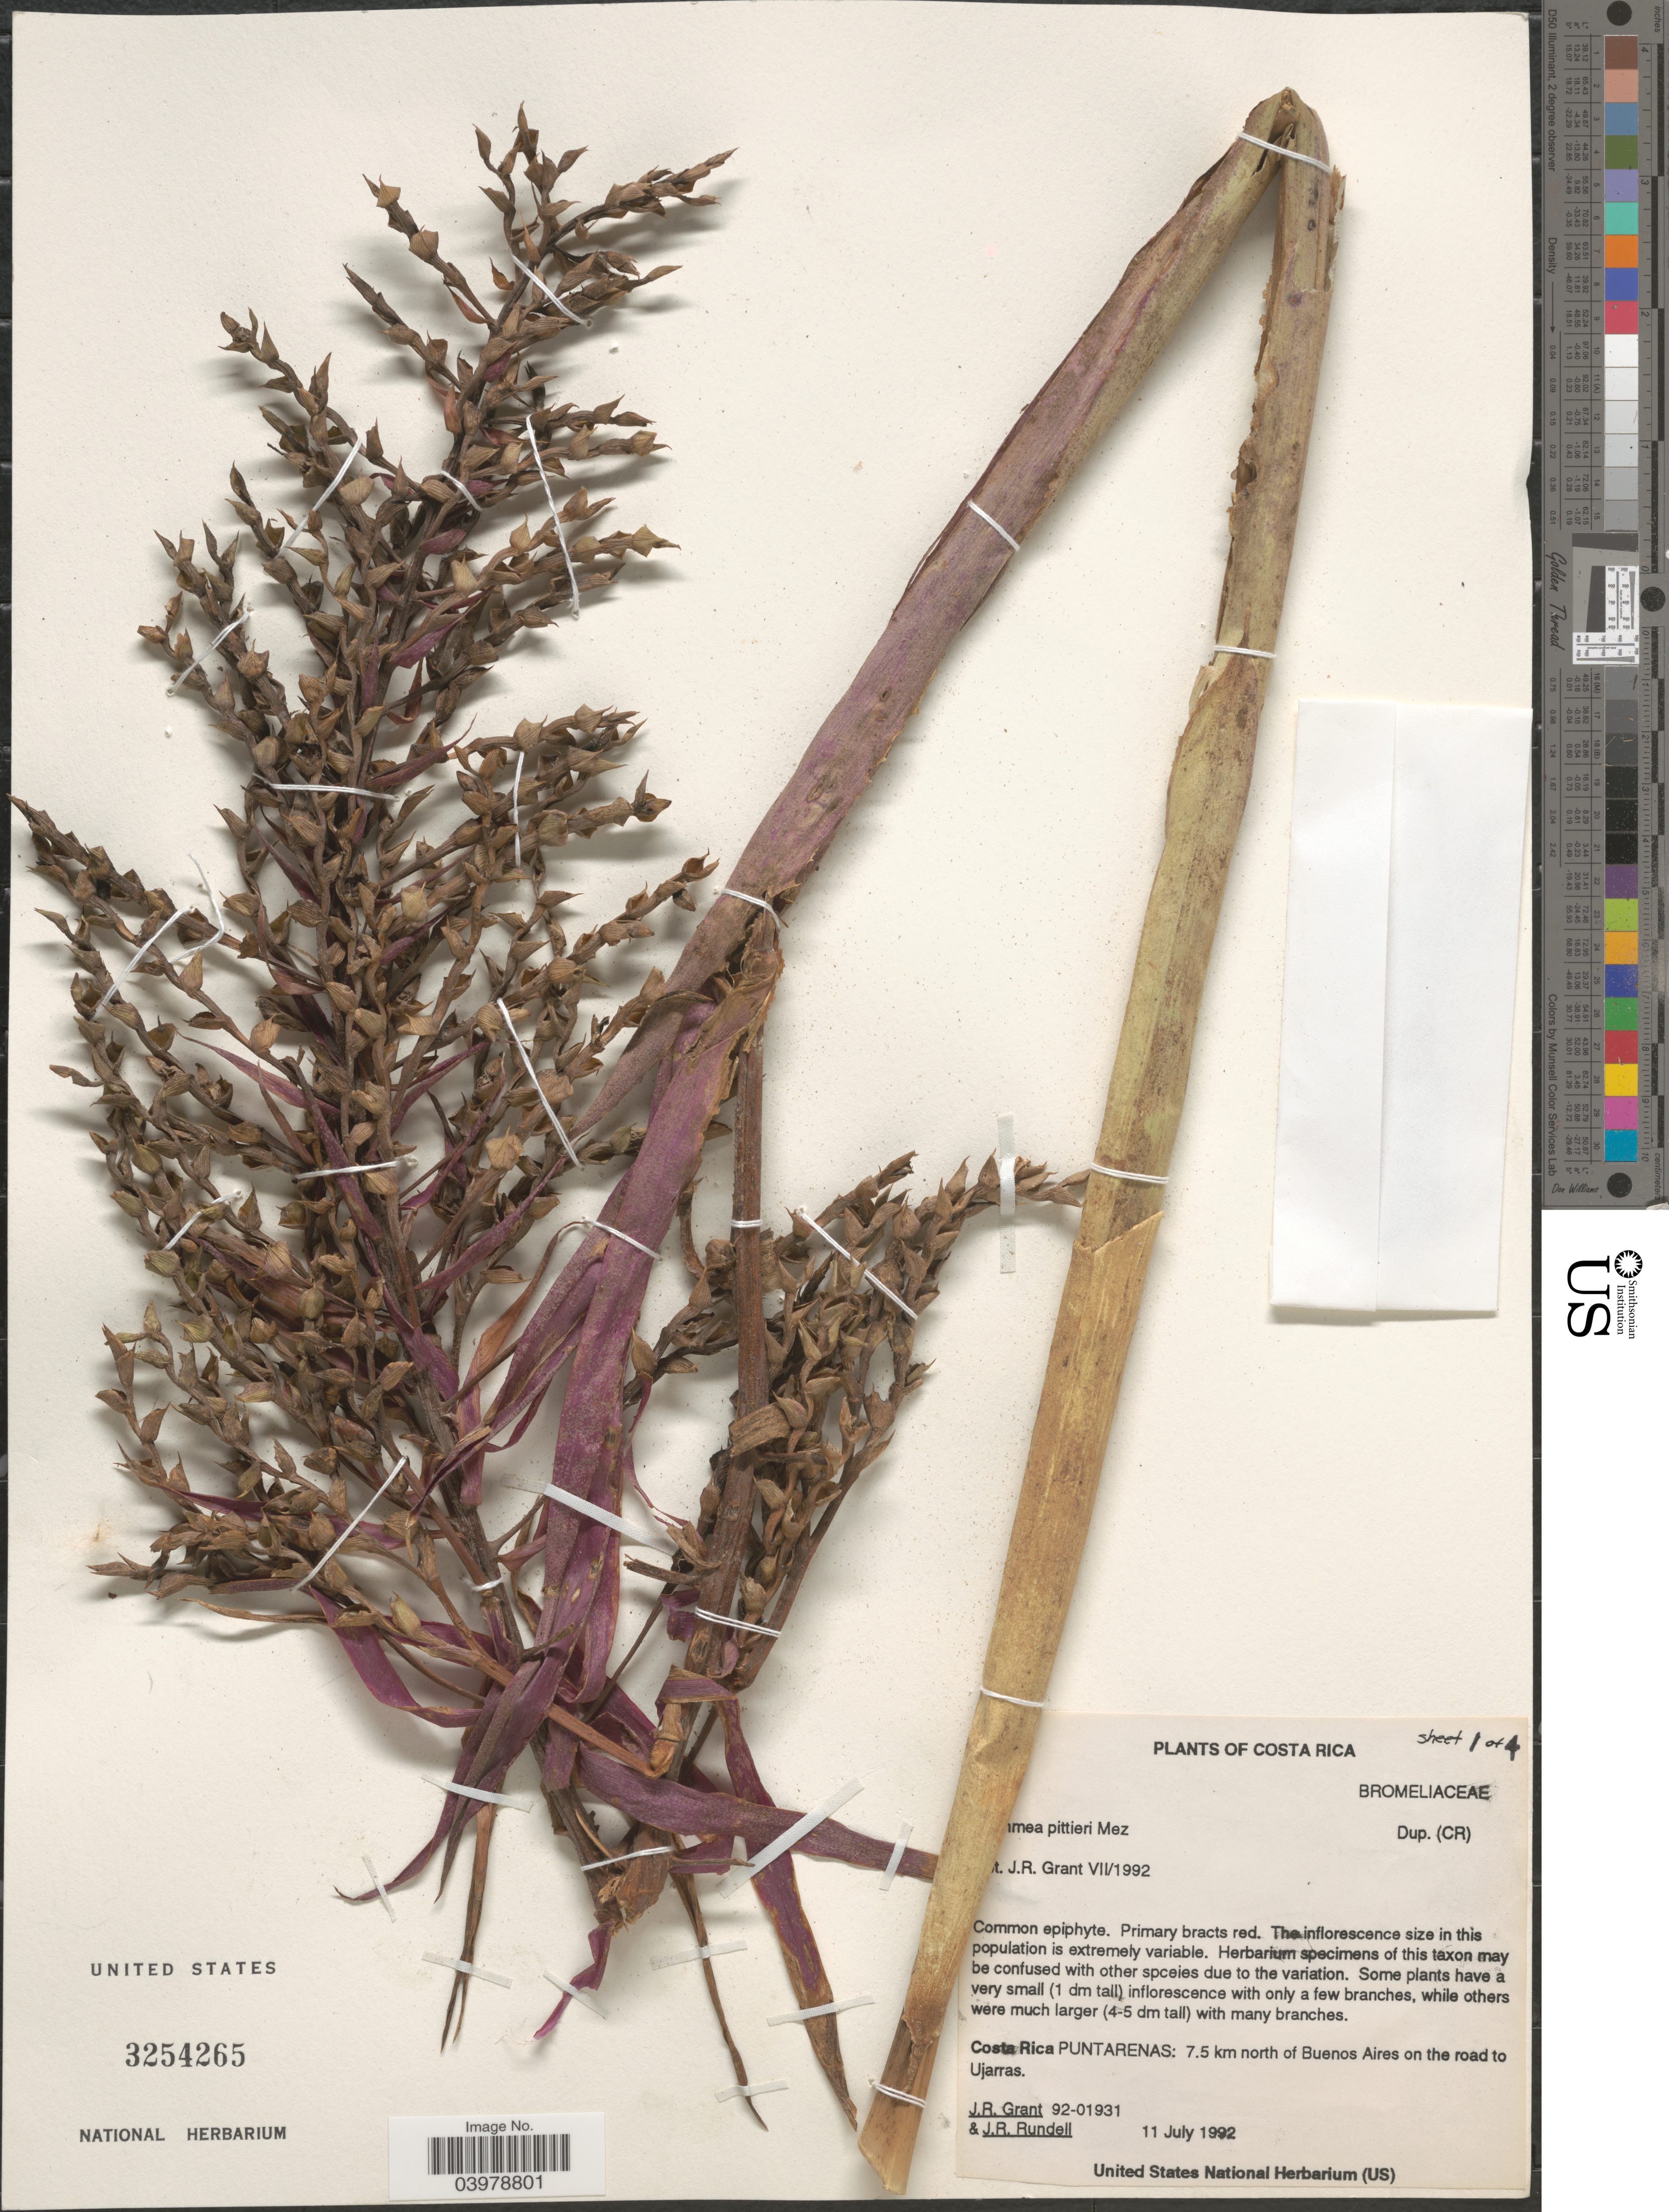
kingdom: Plantae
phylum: Tracheophyta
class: Liliopsida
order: Poales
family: Bromeliaceae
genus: Aechmea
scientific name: Aechmea pittieri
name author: Mez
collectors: J. Grant & J. R. Rundell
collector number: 92-01931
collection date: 1992-07-11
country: Costa Rica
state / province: Puntarenas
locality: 7.5 km north of Buenos Aires on the road to Ujarras.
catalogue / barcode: US 3254265